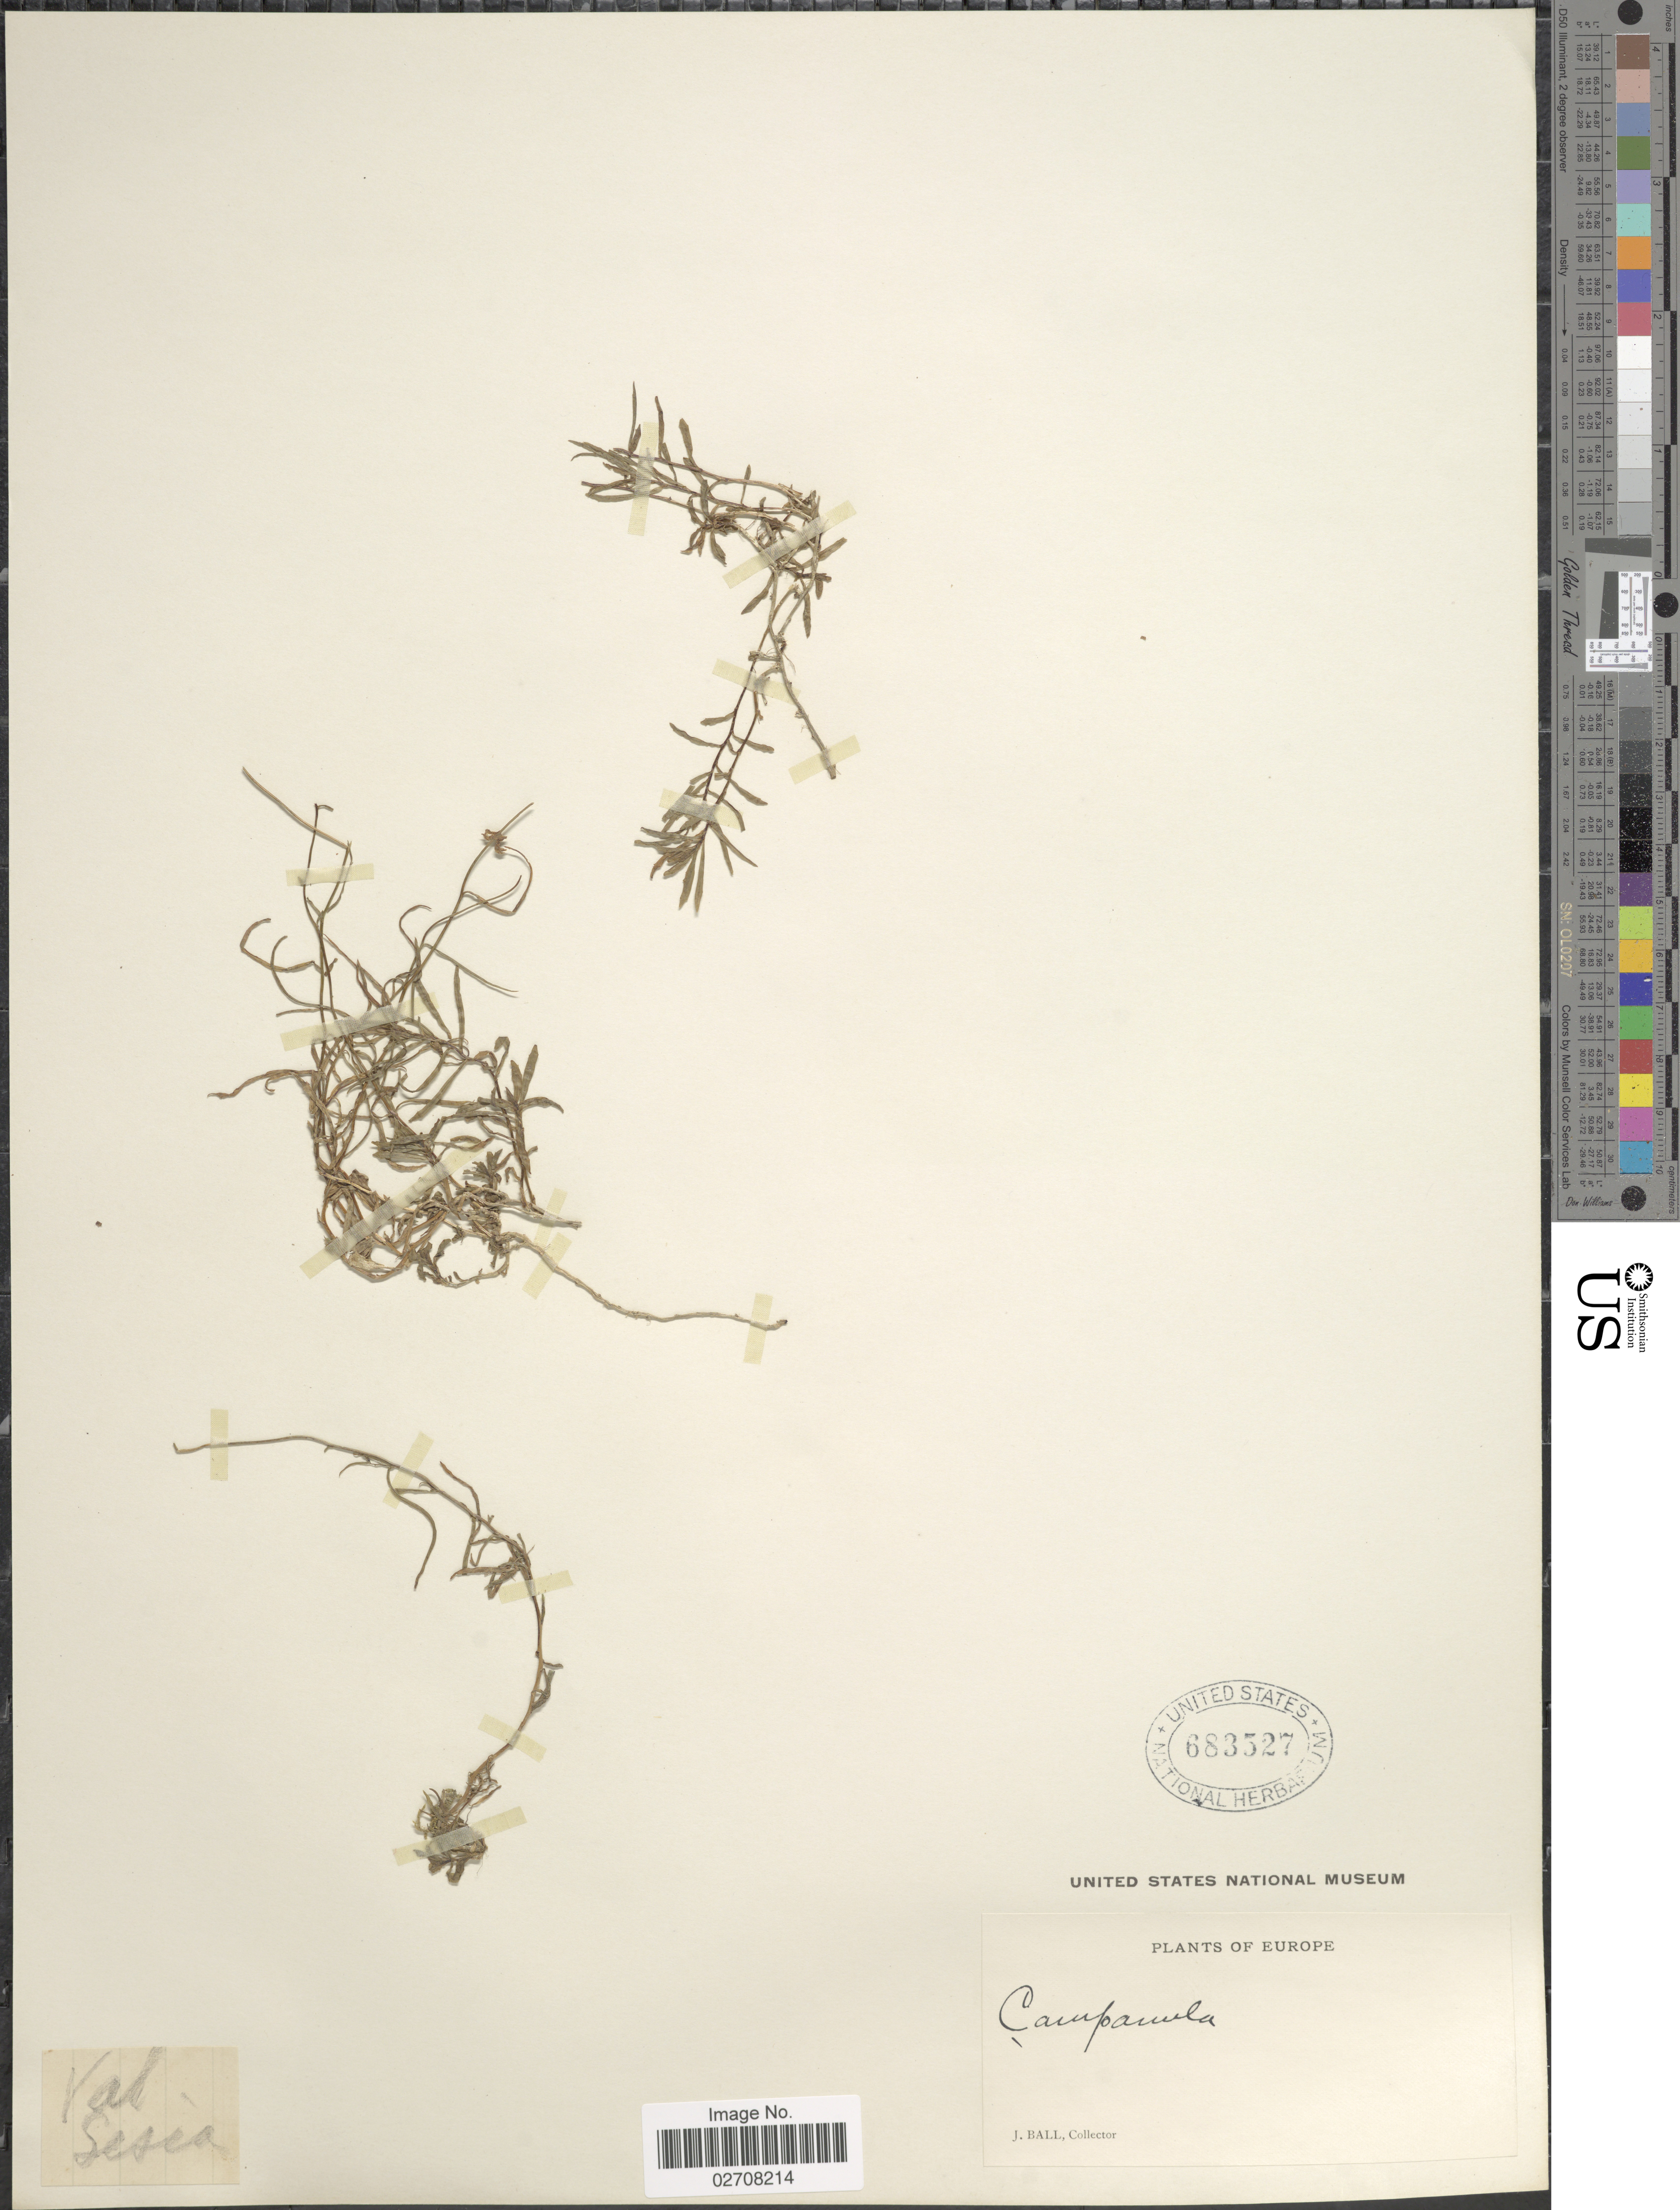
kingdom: Plantae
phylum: Tracheophyta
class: Magnoliopsida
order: Asterales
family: Campanulaceae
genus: Campanula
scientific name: Campanula sp.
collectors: J. Ball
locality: Val. Sesia. Europe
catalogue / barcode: US 683527